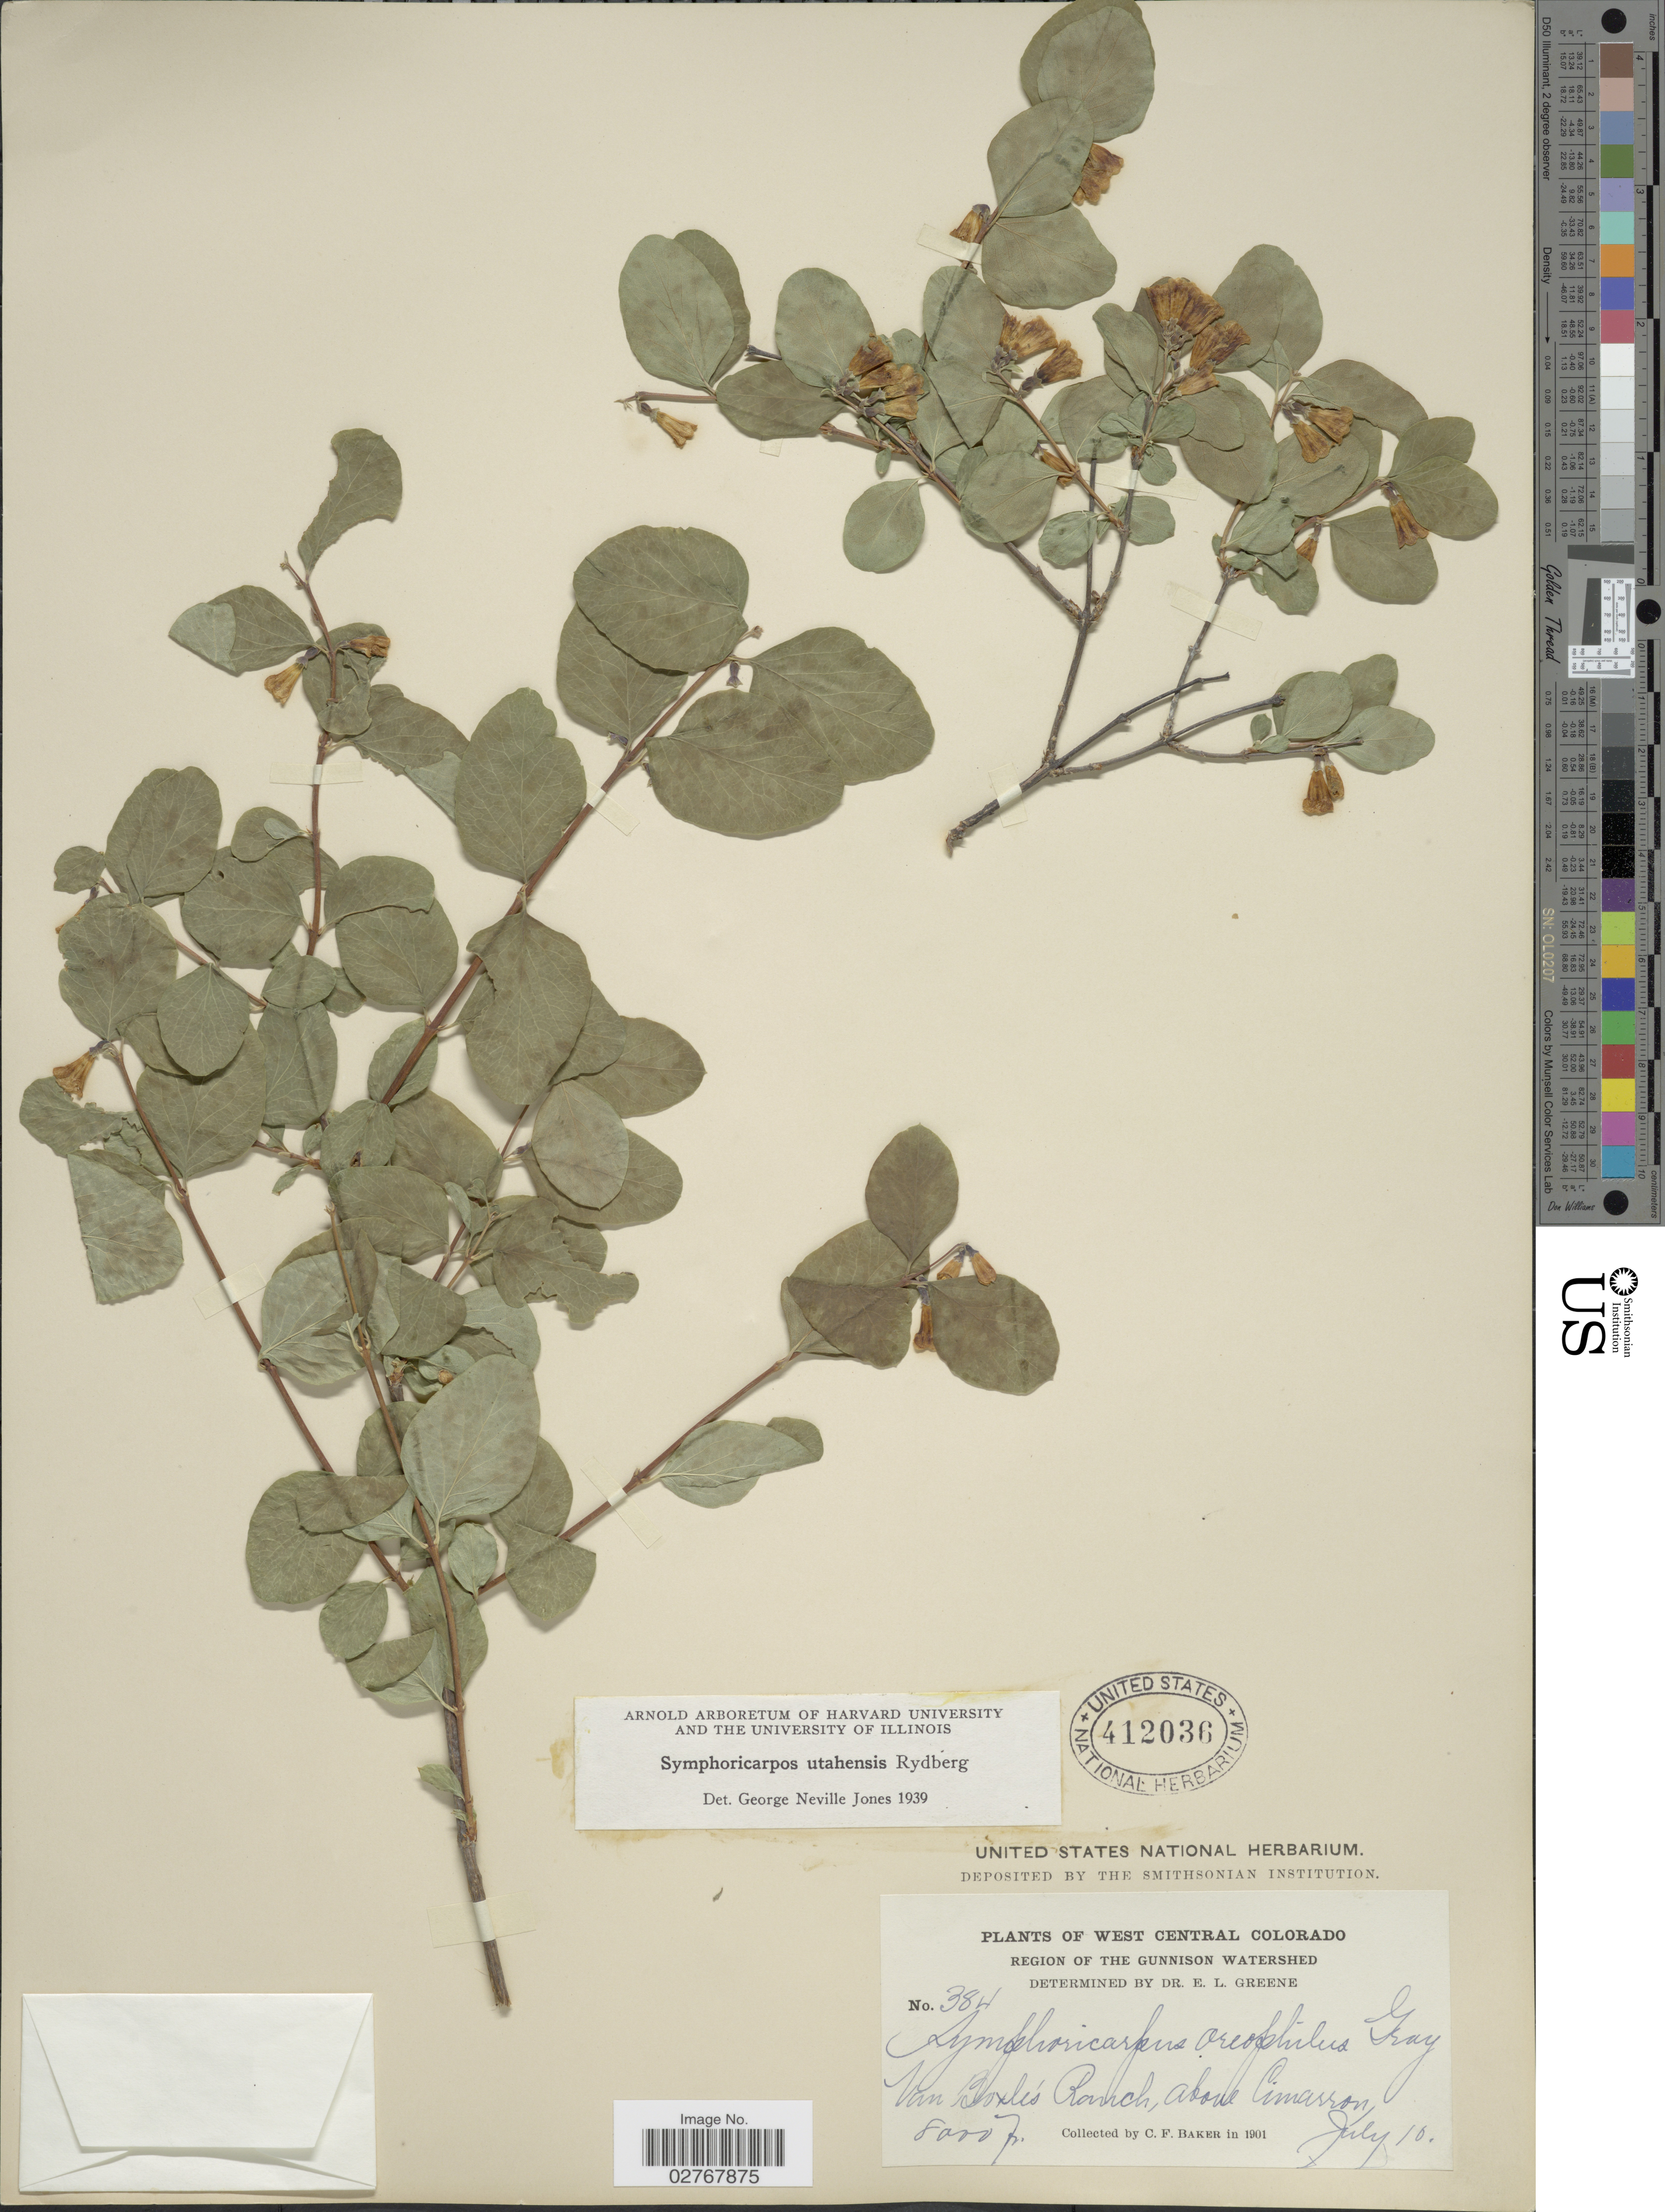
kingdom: Plantae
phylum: Tracheophyta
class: Magnoliopsida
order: Dipsacales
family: Caprifoliaceae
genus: Symphoricarpos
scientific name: Symphoricarpos utahensis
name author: Rydb.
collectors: C. F. Baker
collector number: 384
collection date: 1901-07-10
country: United States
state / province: Colorado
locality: West Central Colorado, Region of the Gunnison watershed, Van Boxlis Ranch, above Cimarron.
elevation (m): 2438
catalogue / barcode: US 412036